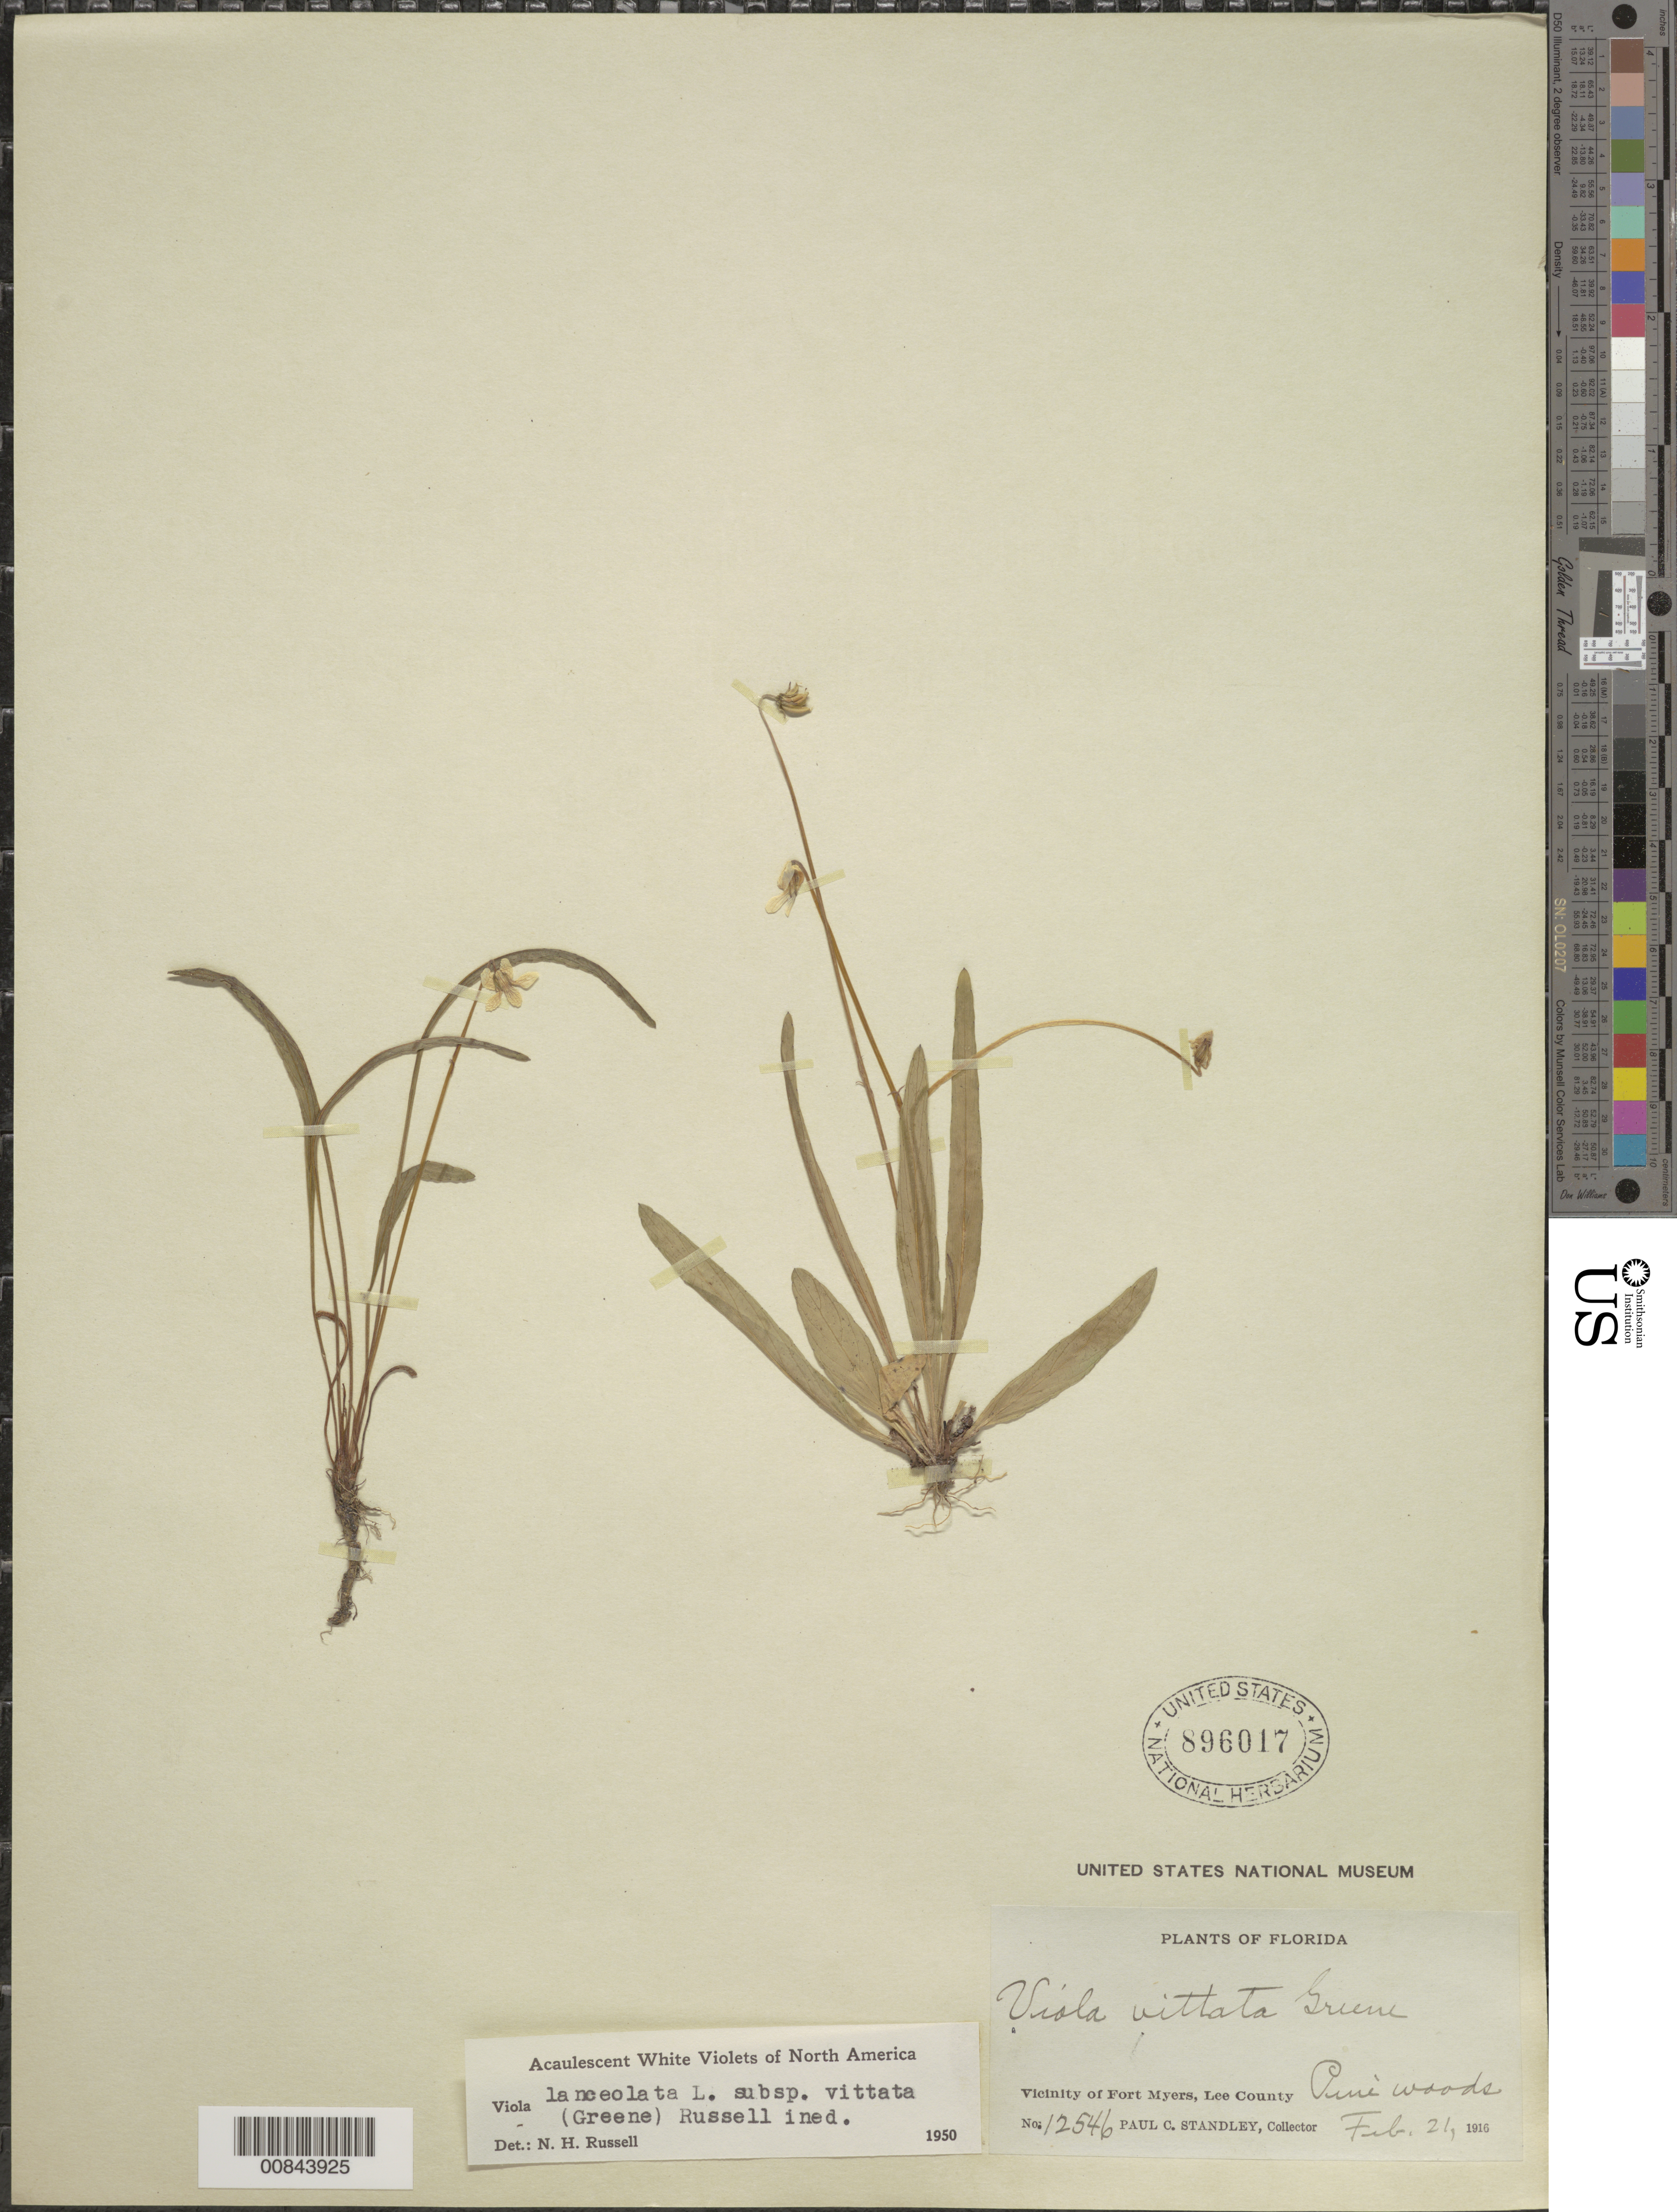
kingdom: Plantae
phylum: Tracheophyta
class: Magnoliopsida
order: Malpighiales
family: Violaceae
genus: Viola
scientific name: Viola lanceolata subsp. vittata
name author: (Greene) N. H. Russell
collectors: M. E. Francis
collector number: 101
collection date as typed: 03 Feb 1918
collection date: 1918-02-03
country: United States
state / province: Florida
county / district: Lee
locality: Alva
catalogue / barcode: US 1036576-2